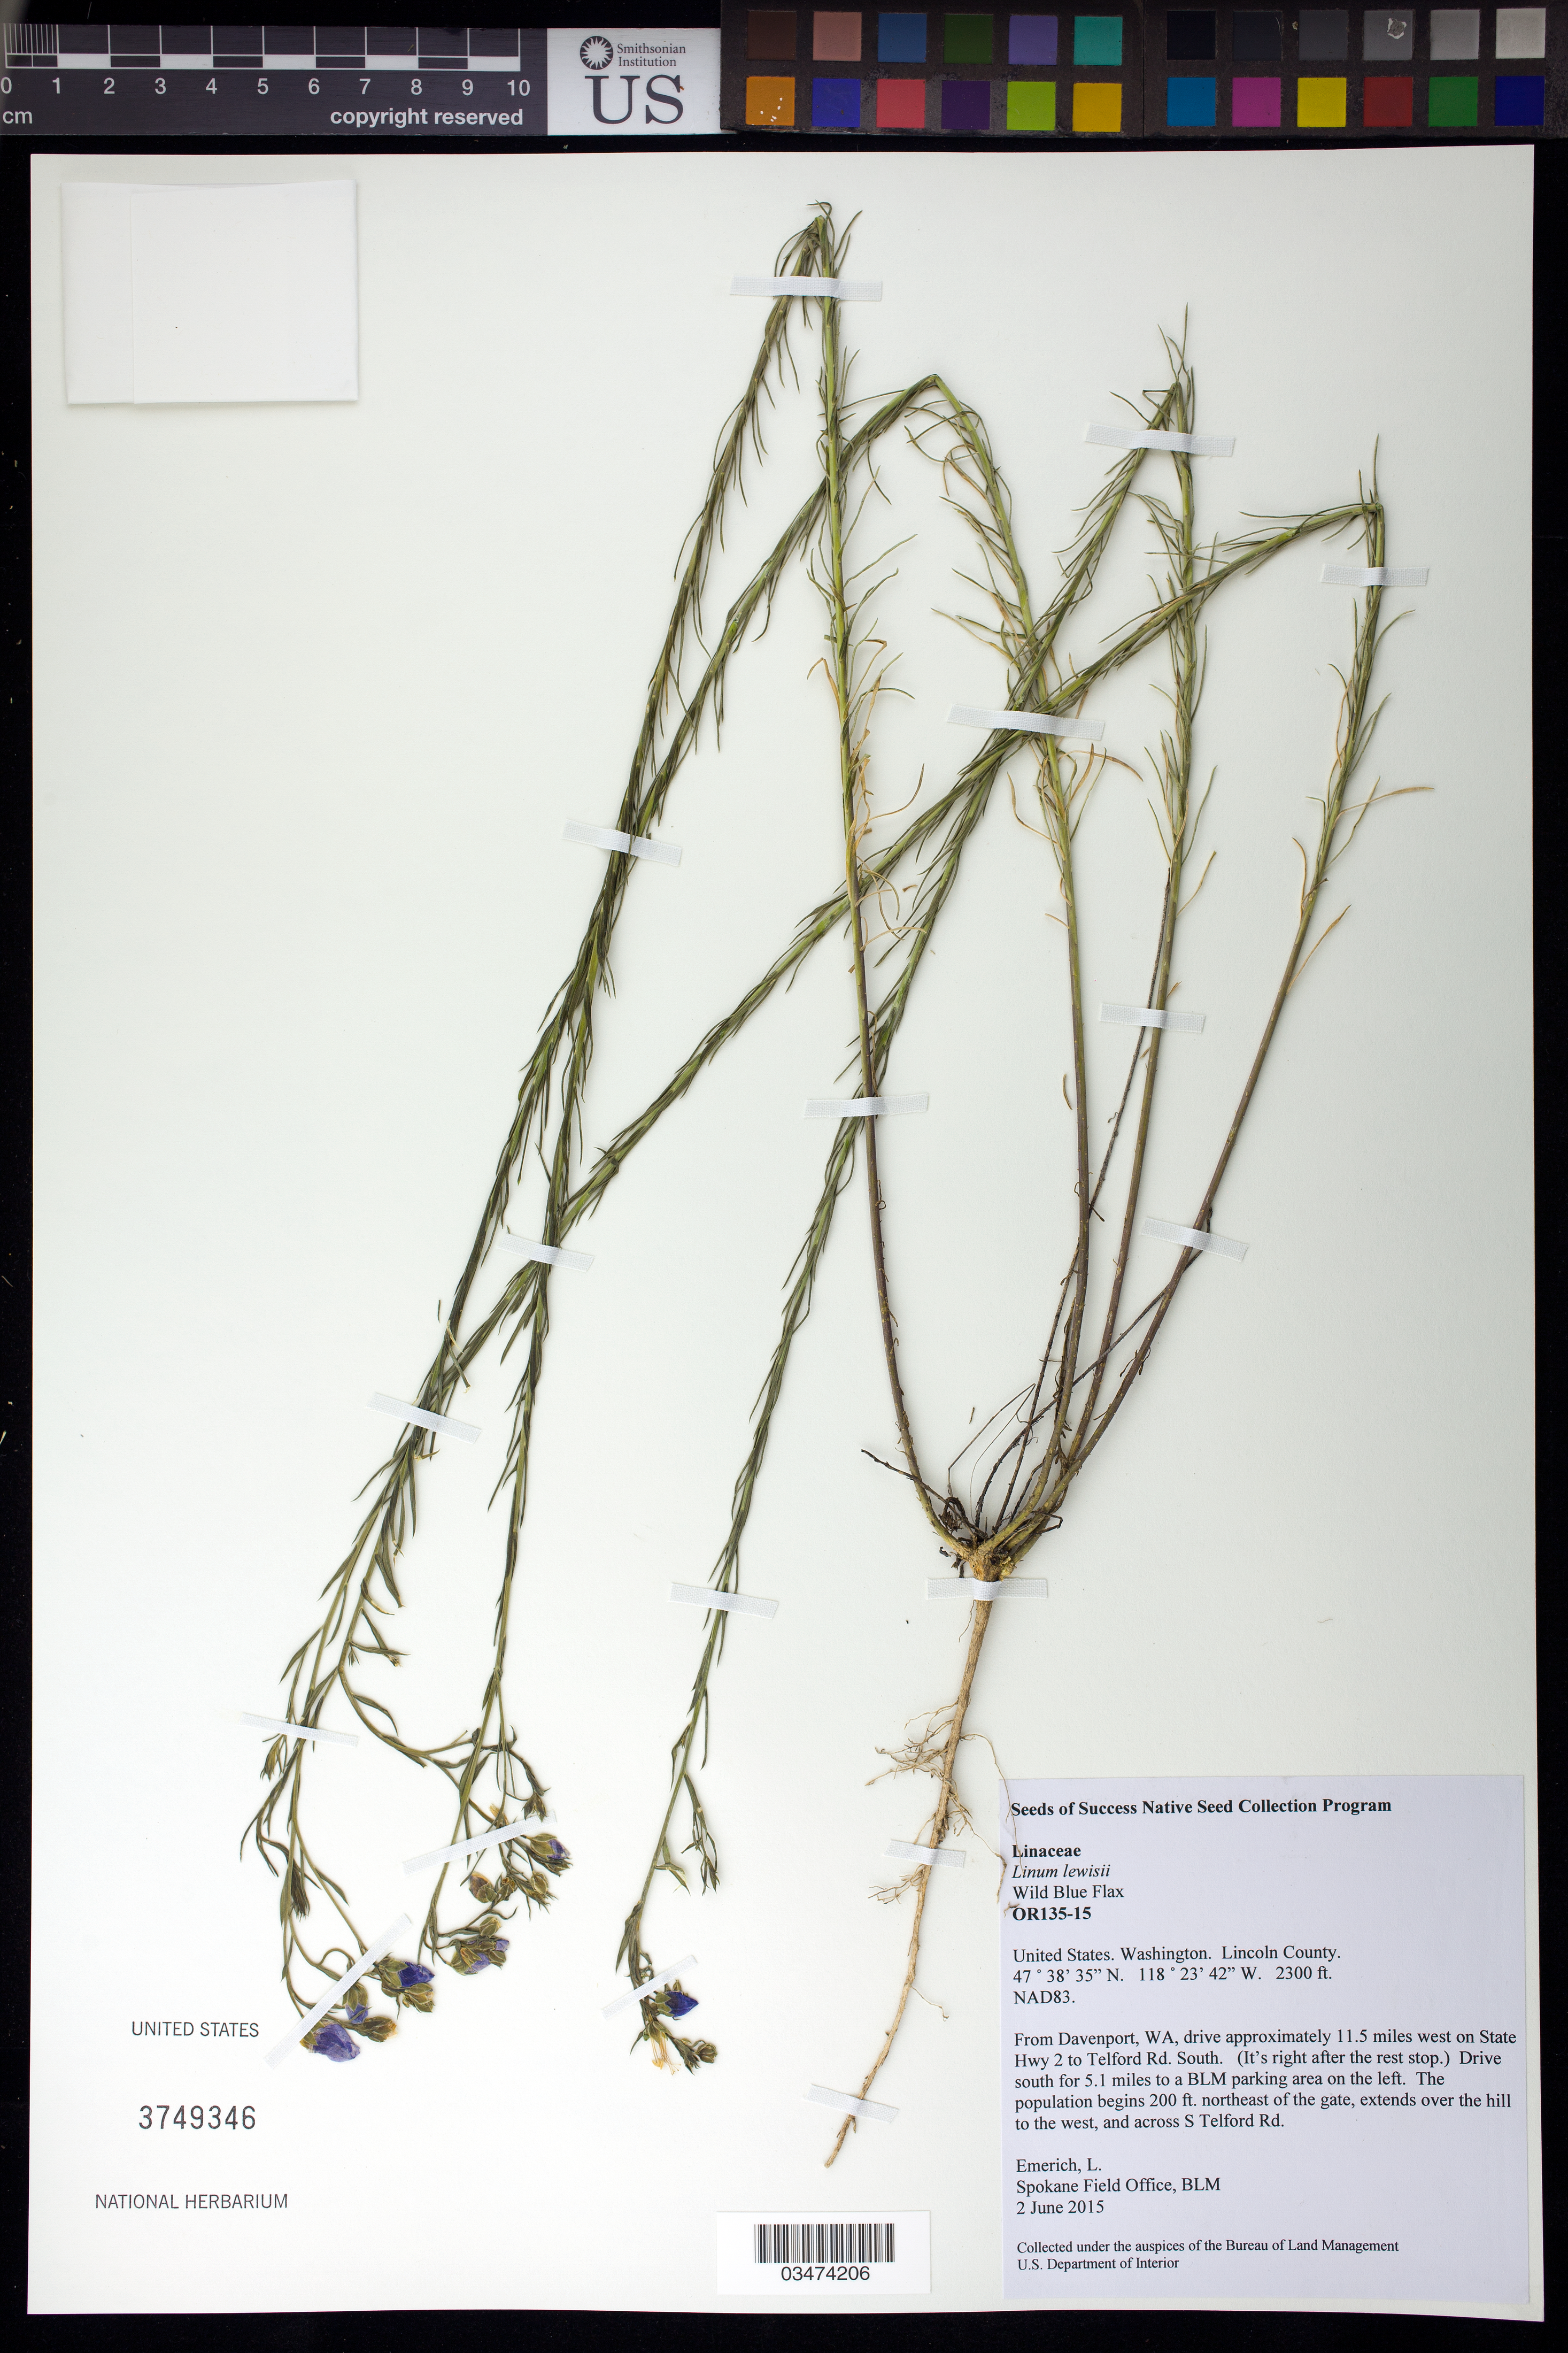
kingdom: Plantae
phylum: Tracheophyta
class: Magnoliopsida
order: Malpighiales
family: Linaceae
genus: Linum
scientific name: Linum lewisii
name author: Pursh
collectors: L. Emerich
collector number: OR135-15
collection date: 2015-06-02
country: United States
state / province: Washington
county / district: Lincoln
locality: Telford Recreation Area, South Telford Rd, 5.1 miles to a BLM parking area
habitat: shrub-steppe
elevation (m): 701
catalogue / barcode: US 3749346